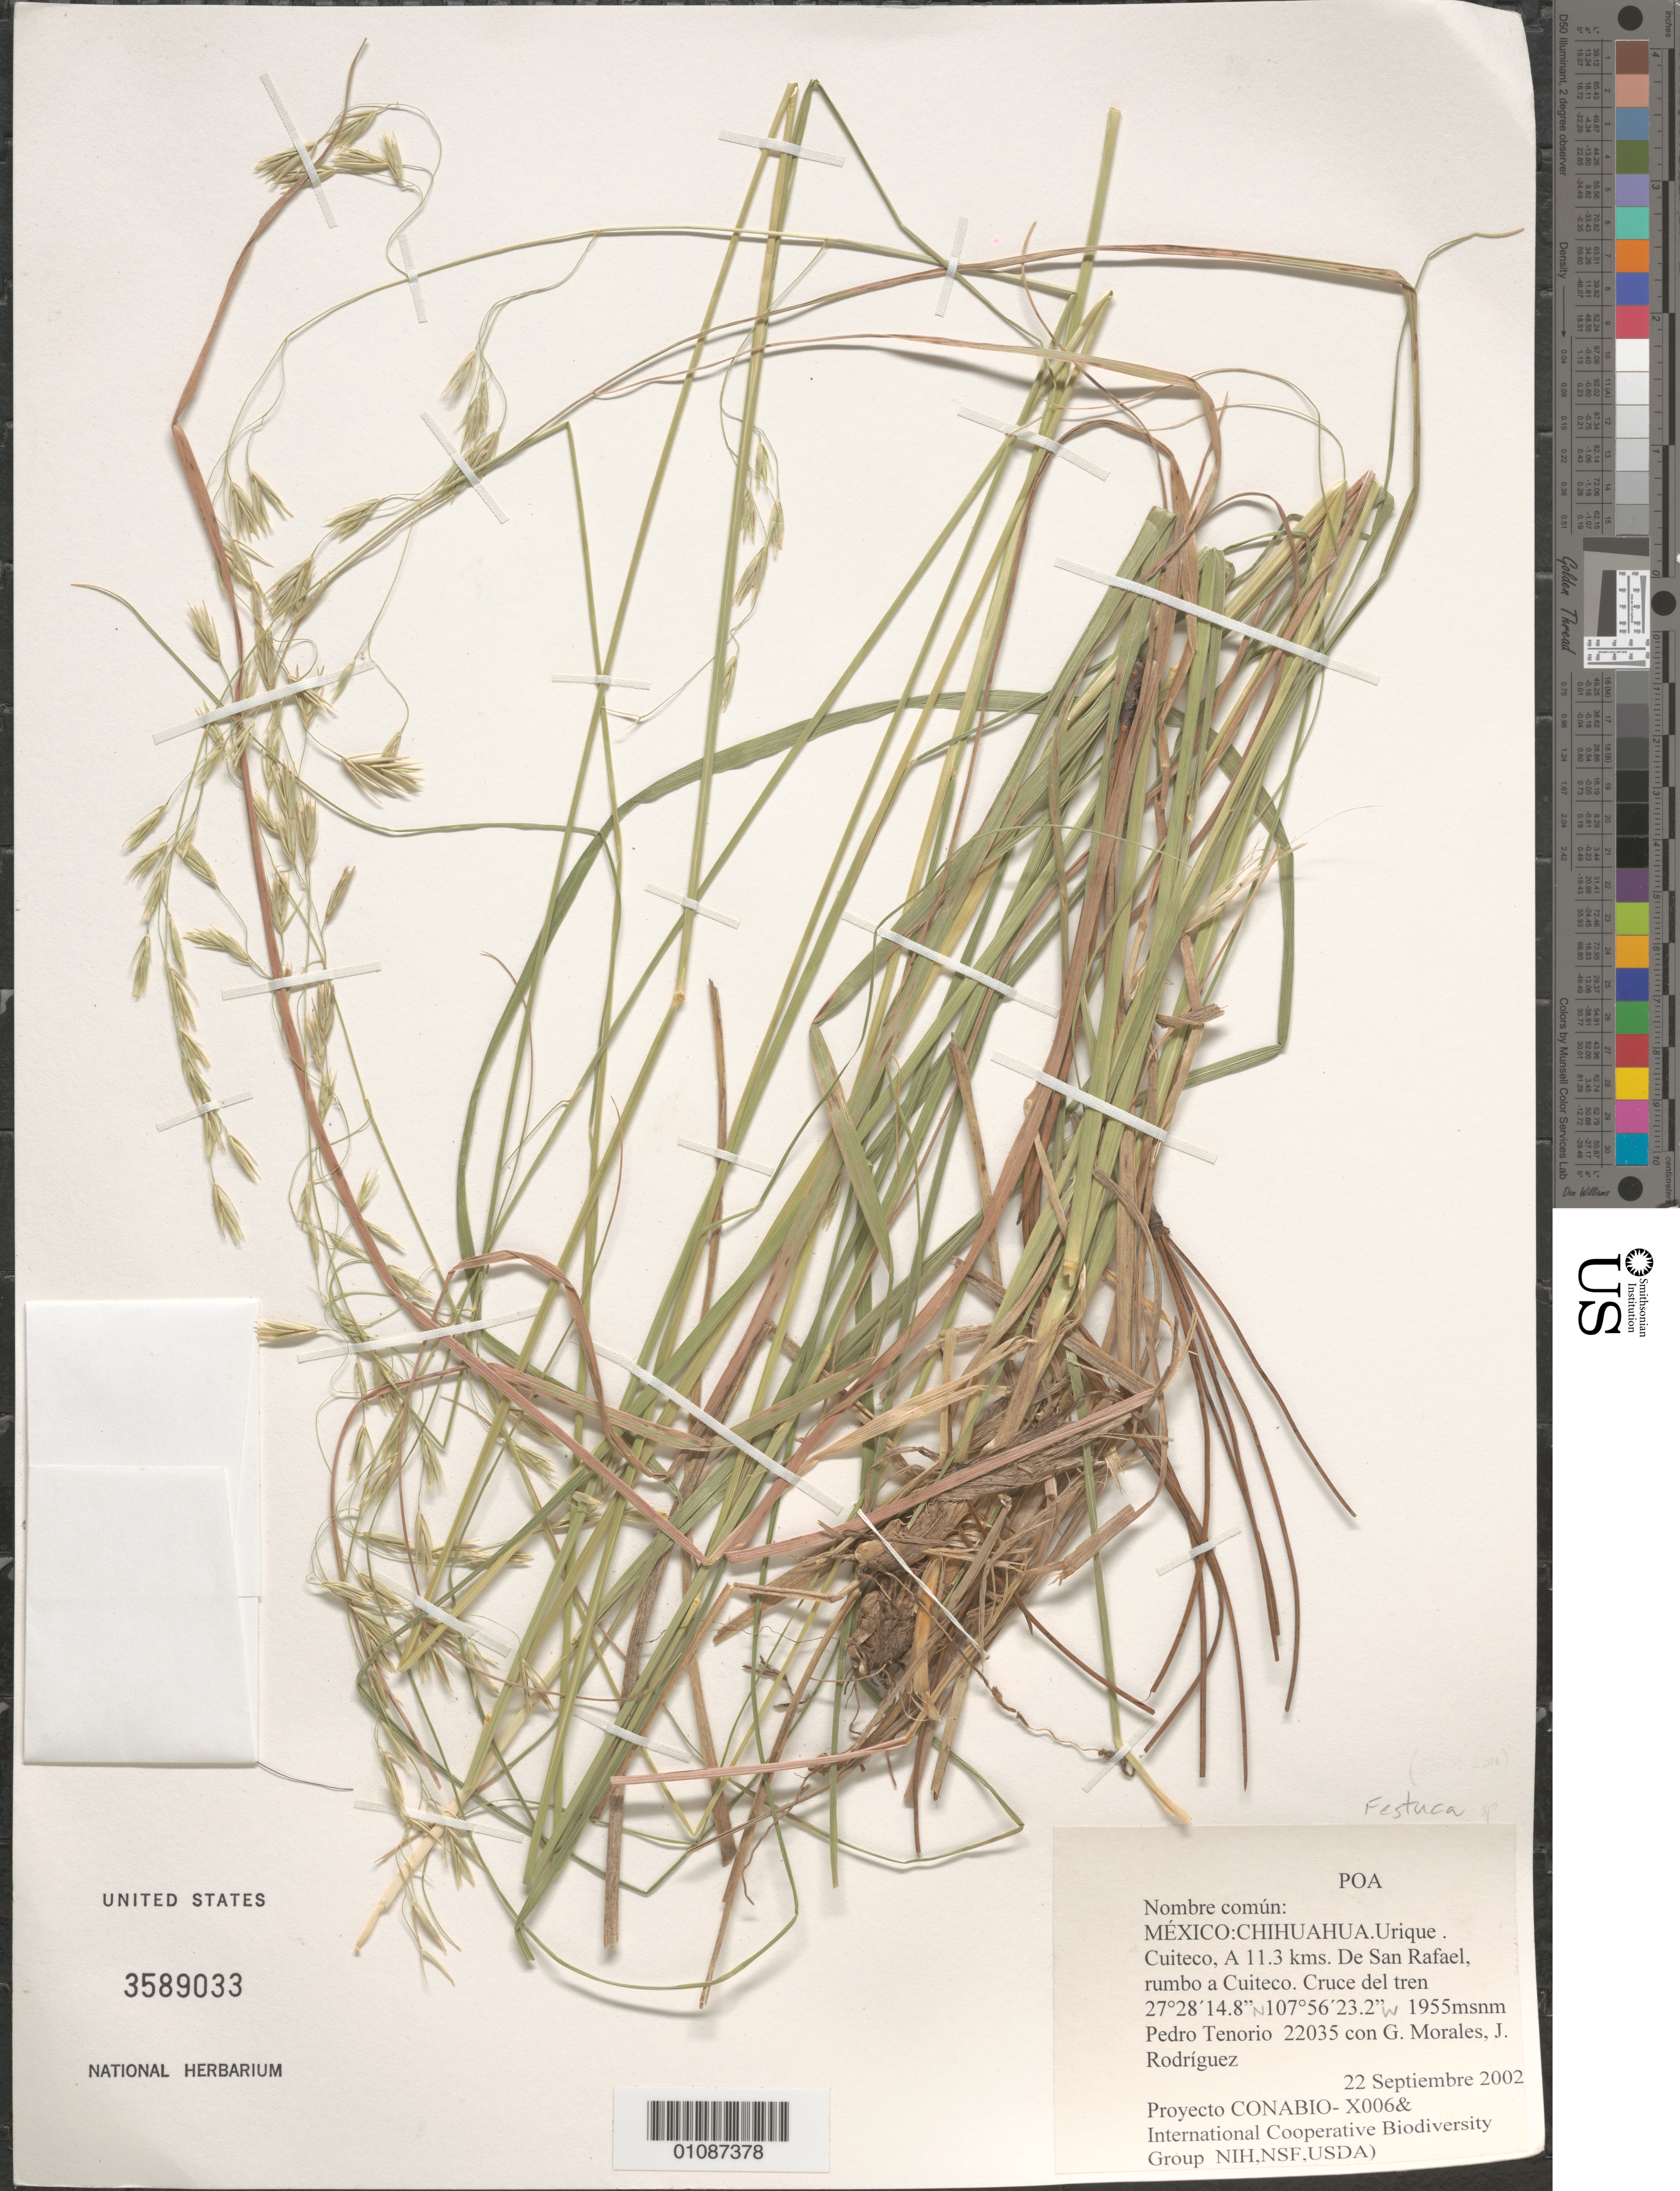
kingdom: Plantae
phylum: Tracheophyta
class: Liliopsida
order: Poales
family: Poaceae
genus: Festuca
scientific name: Festuca sp.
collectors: P. Tenorio L., G. Morales & J. Rodríguez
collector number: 22035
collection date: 2002-09-22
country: Mexico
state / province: Chihuahua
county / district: Urique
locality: Cuiteco, a 11.3kms de San Rafael, rumbo a Cuiteco, cruce del tren.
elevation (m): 1955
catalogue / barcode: US 3589033